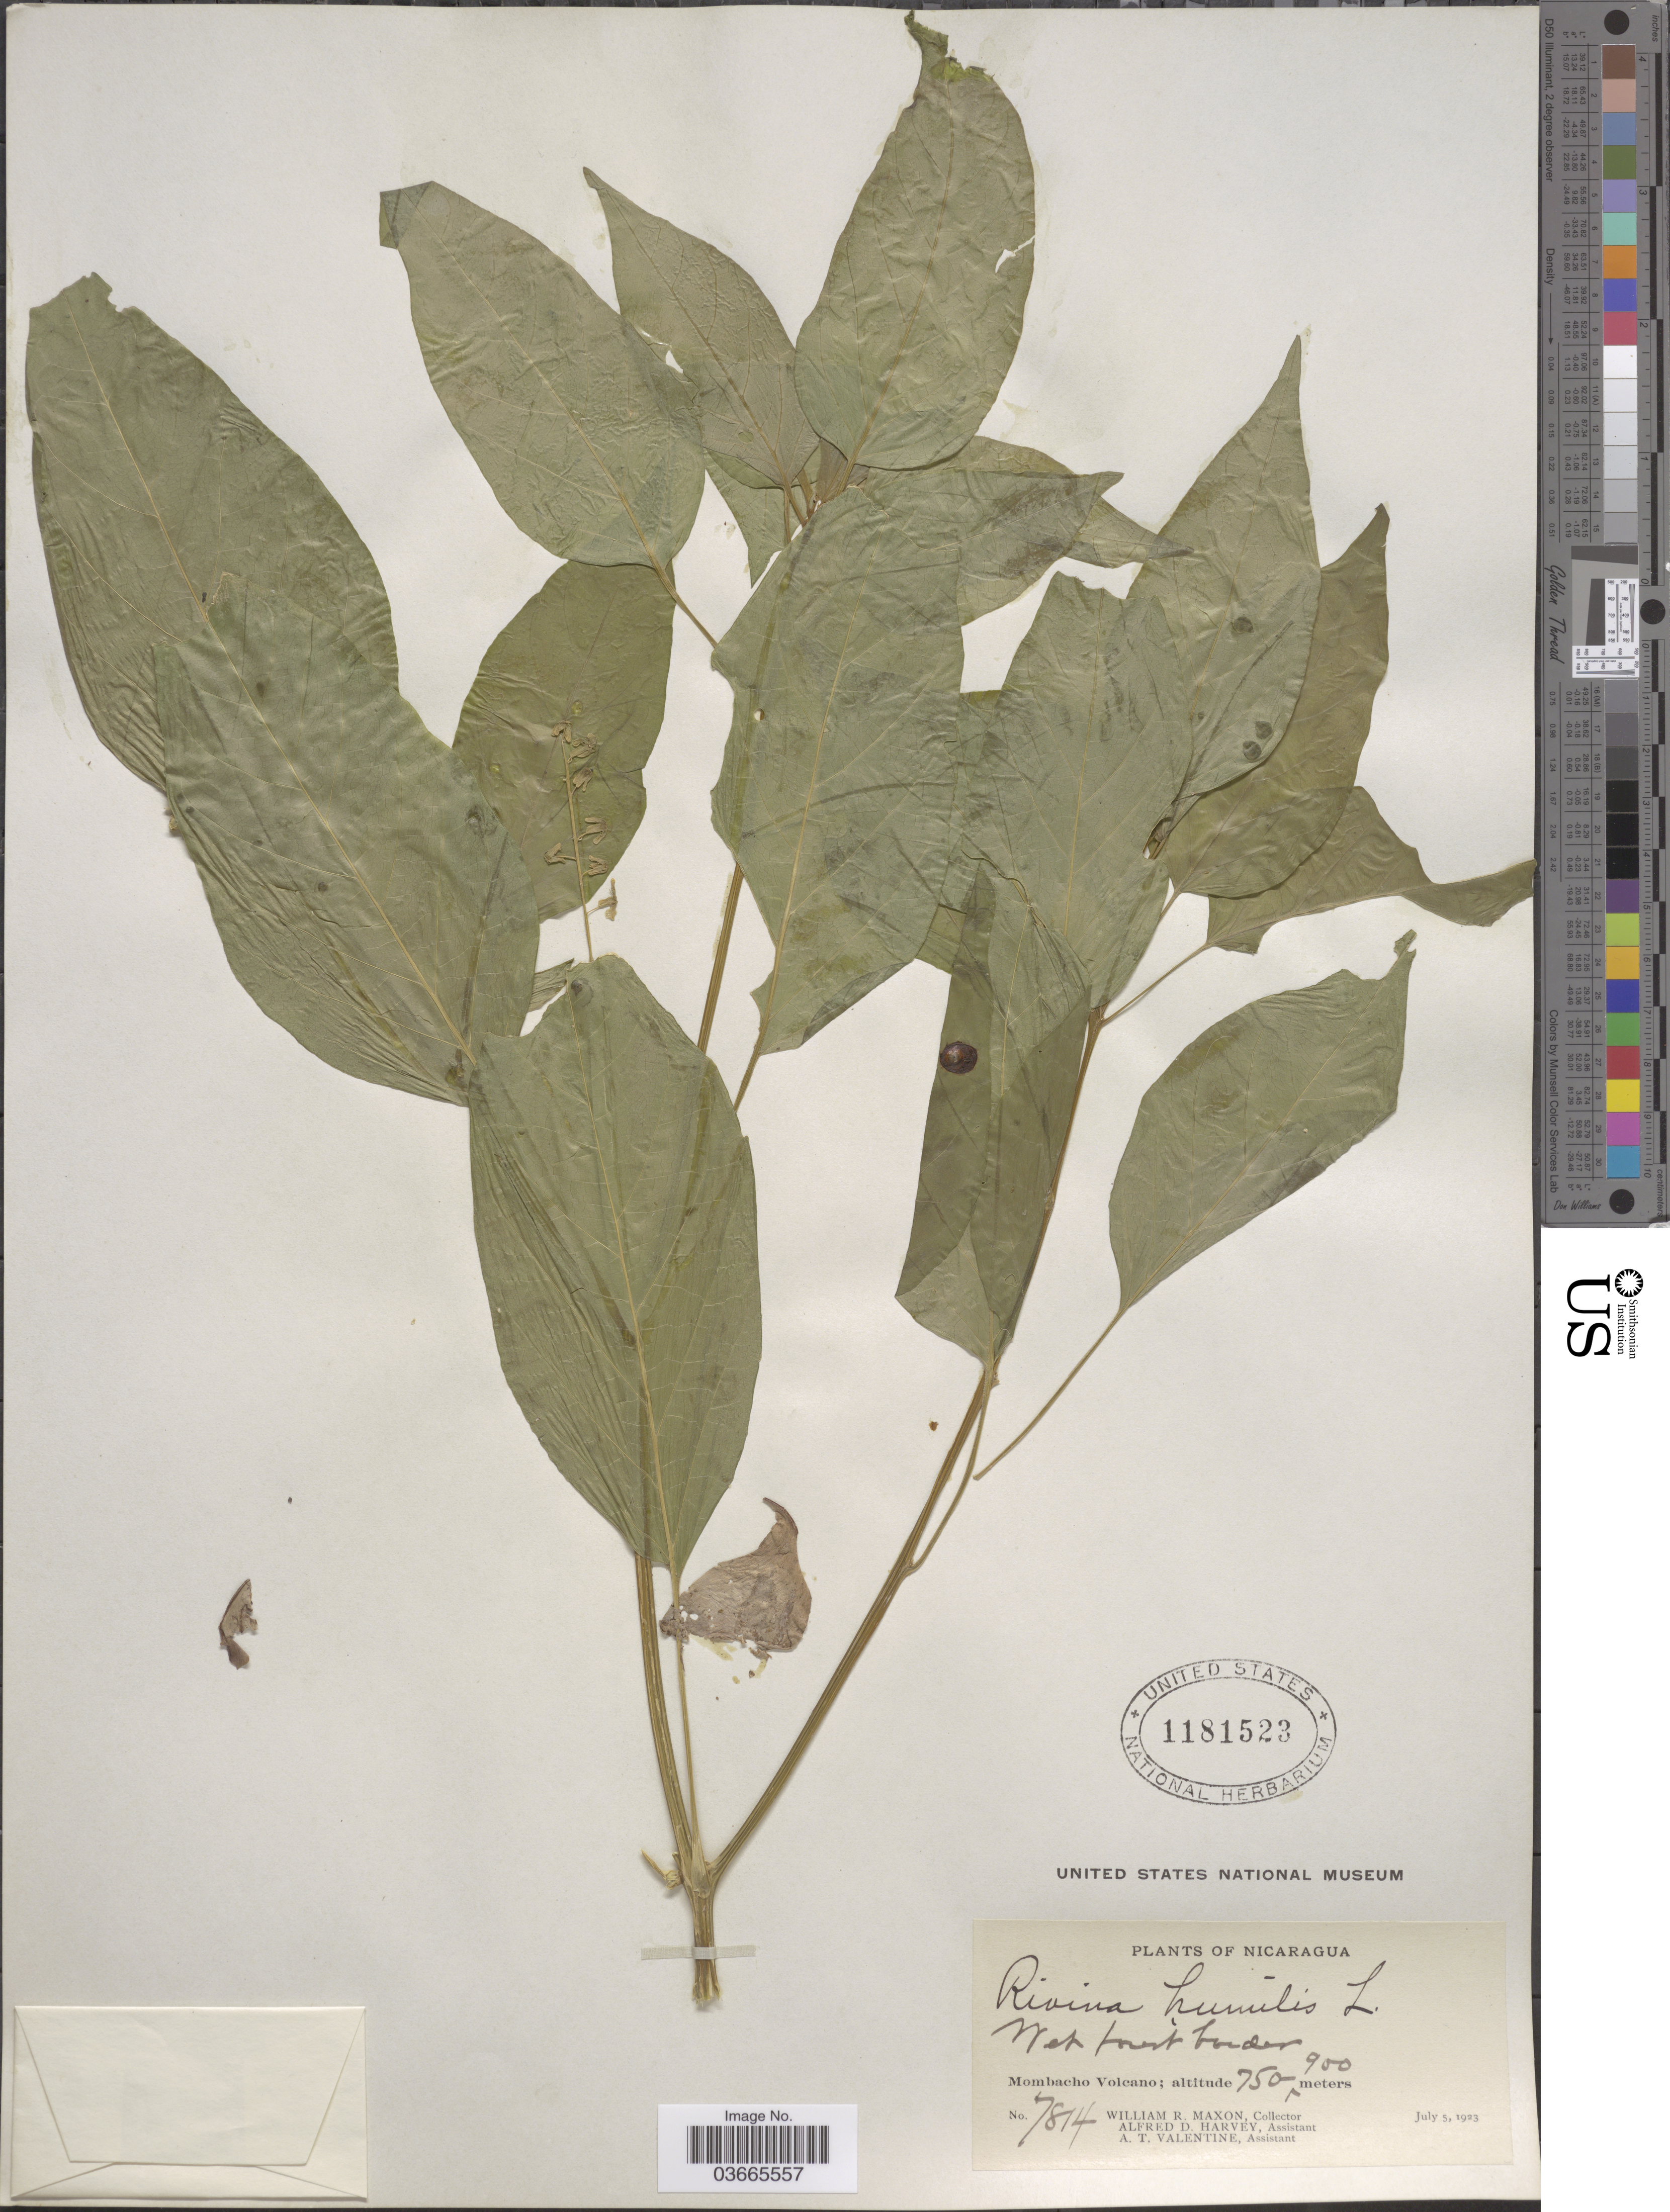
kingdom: Plantae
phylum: Tracheophyta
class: Magnoliopsida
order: Caryophyllales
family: Phytolaccaceae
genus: Rivina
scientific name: Rivina humilis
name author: L.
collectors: W. R. Maxon, A. D. Harvey & A. Valentine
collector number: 7814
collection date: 1923-07-05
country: Nicaragua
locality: Mombacho Volcano.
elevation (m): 750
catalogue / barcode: US 1181523